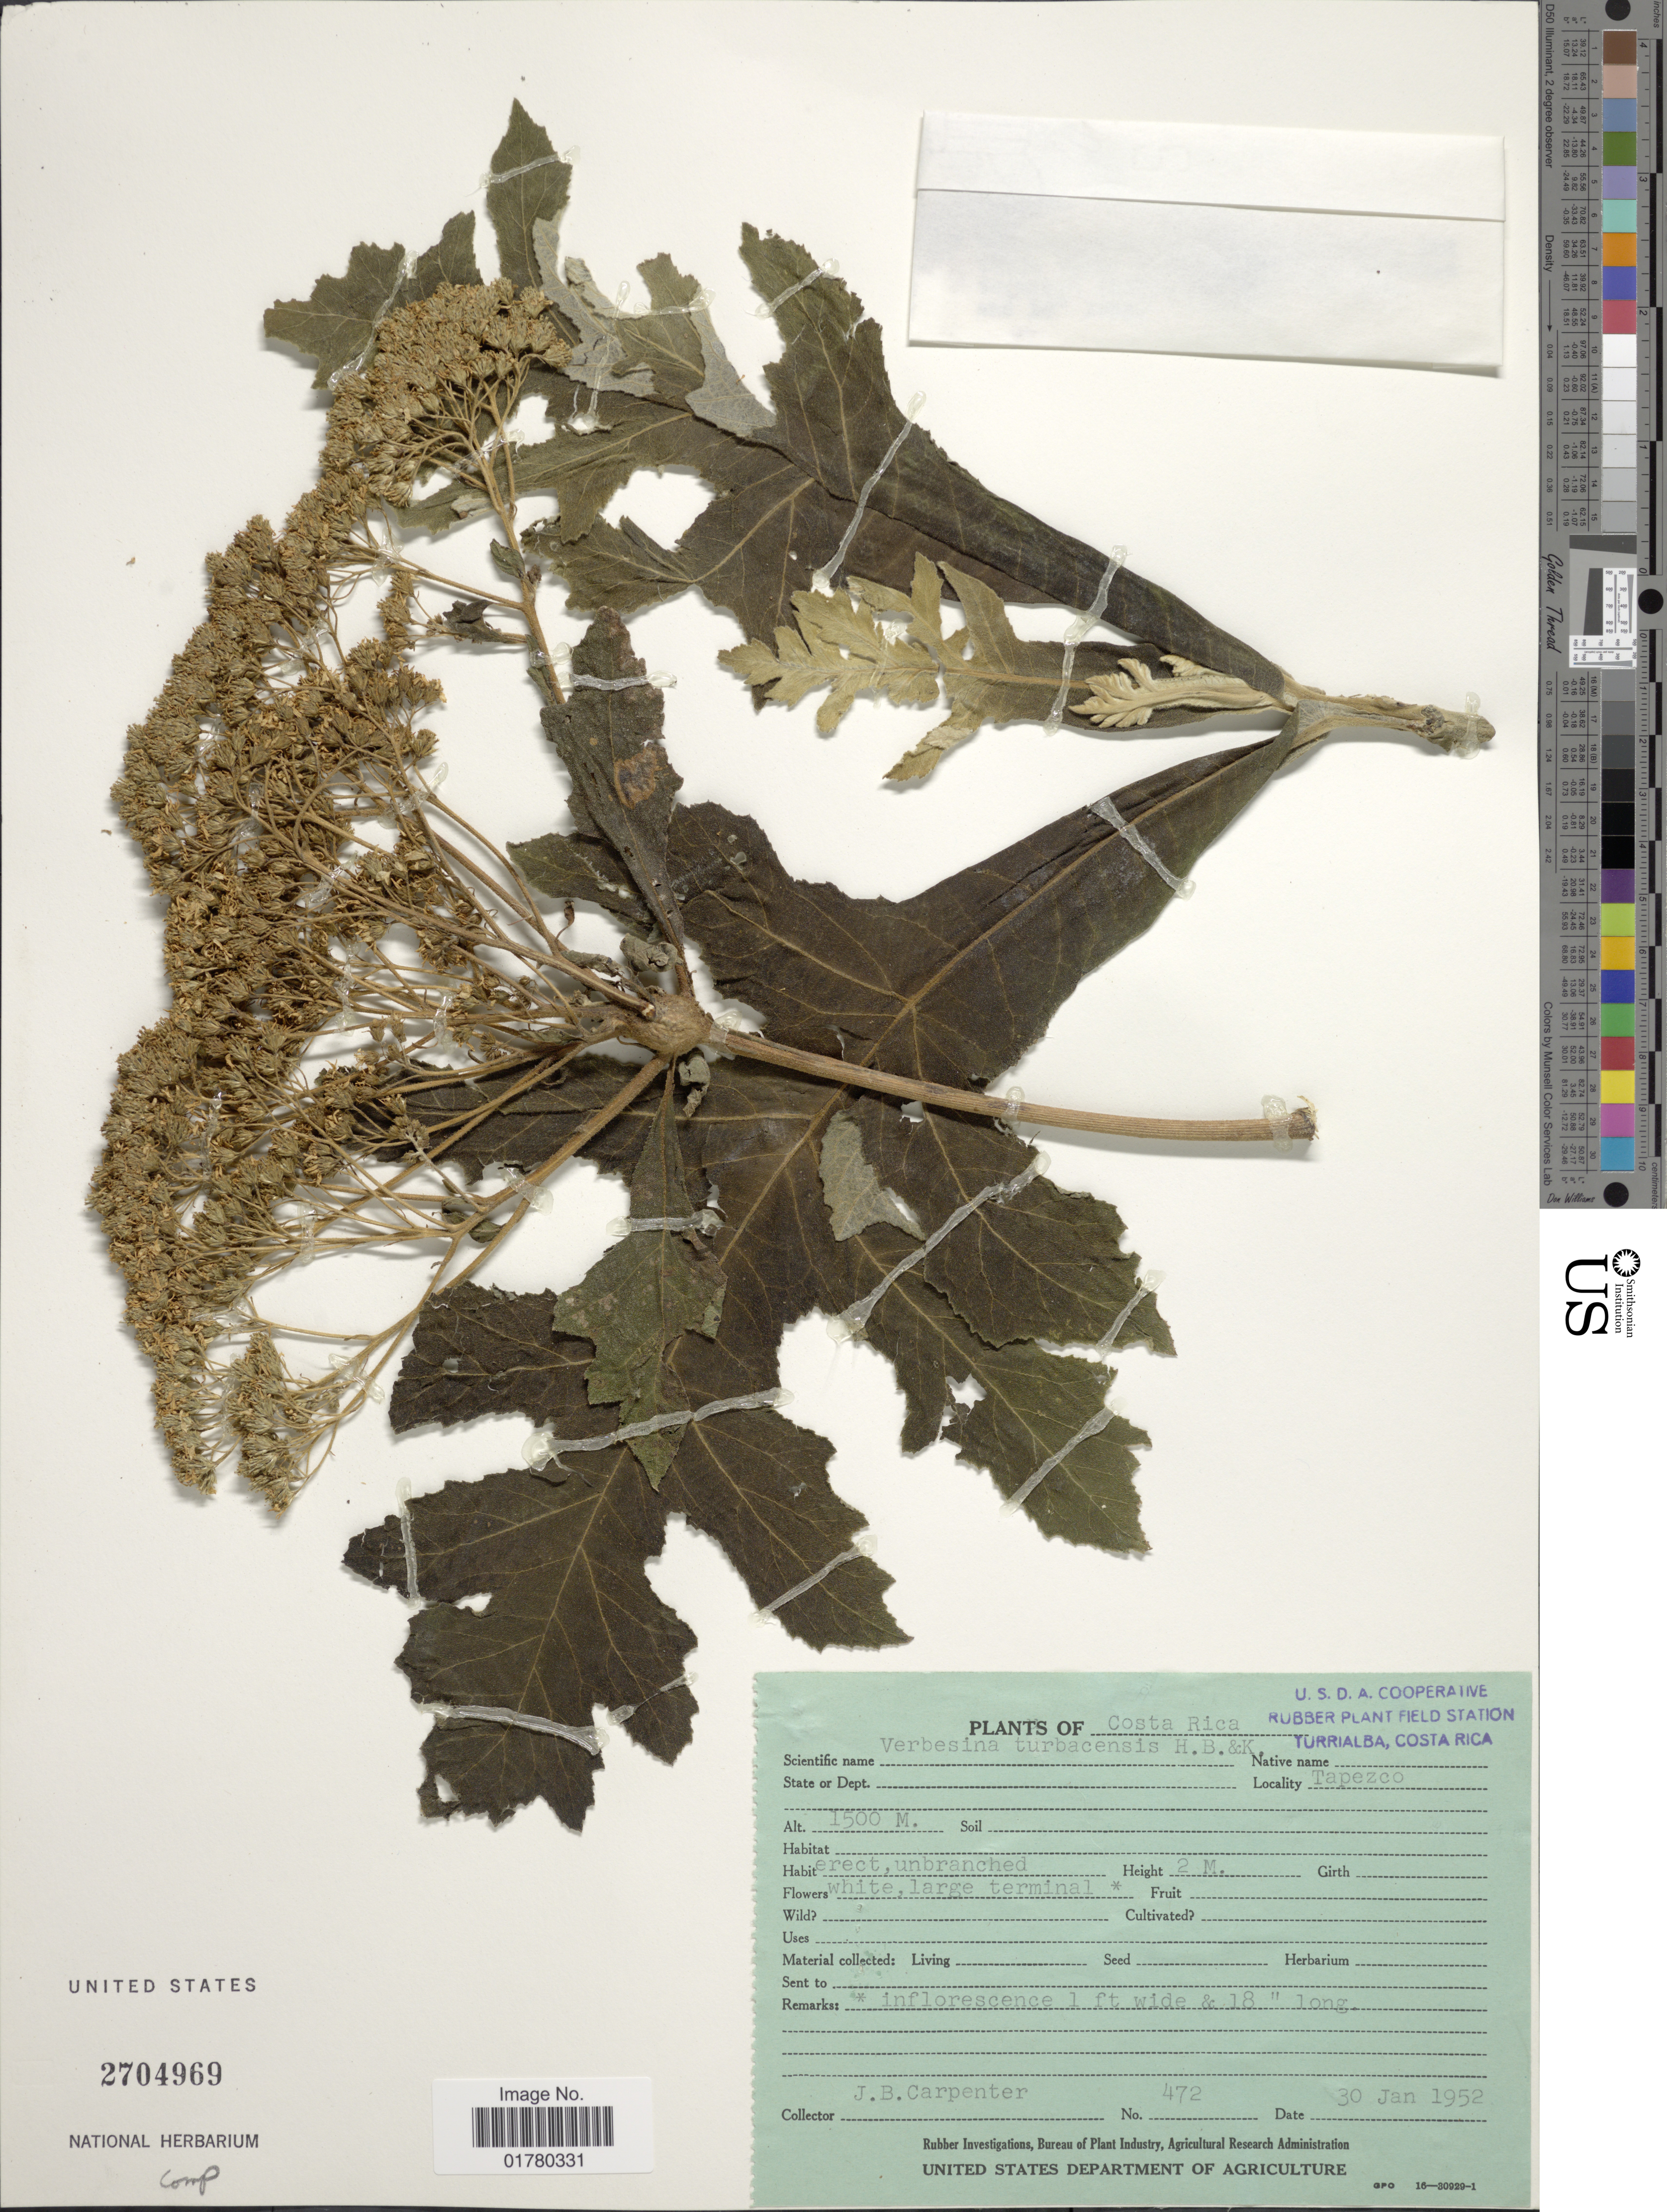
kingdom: Plantae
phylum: Tracheophyta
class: Magnoliopsida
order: Asterales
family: Asteraceae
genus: Verbesina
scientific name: Verbesina turbacensis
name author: Kunth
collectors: J. Carpenter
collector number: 472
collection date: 1952-01-30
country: Costa Rica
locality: Tapezco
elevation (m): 1500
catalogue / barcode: US 2704969